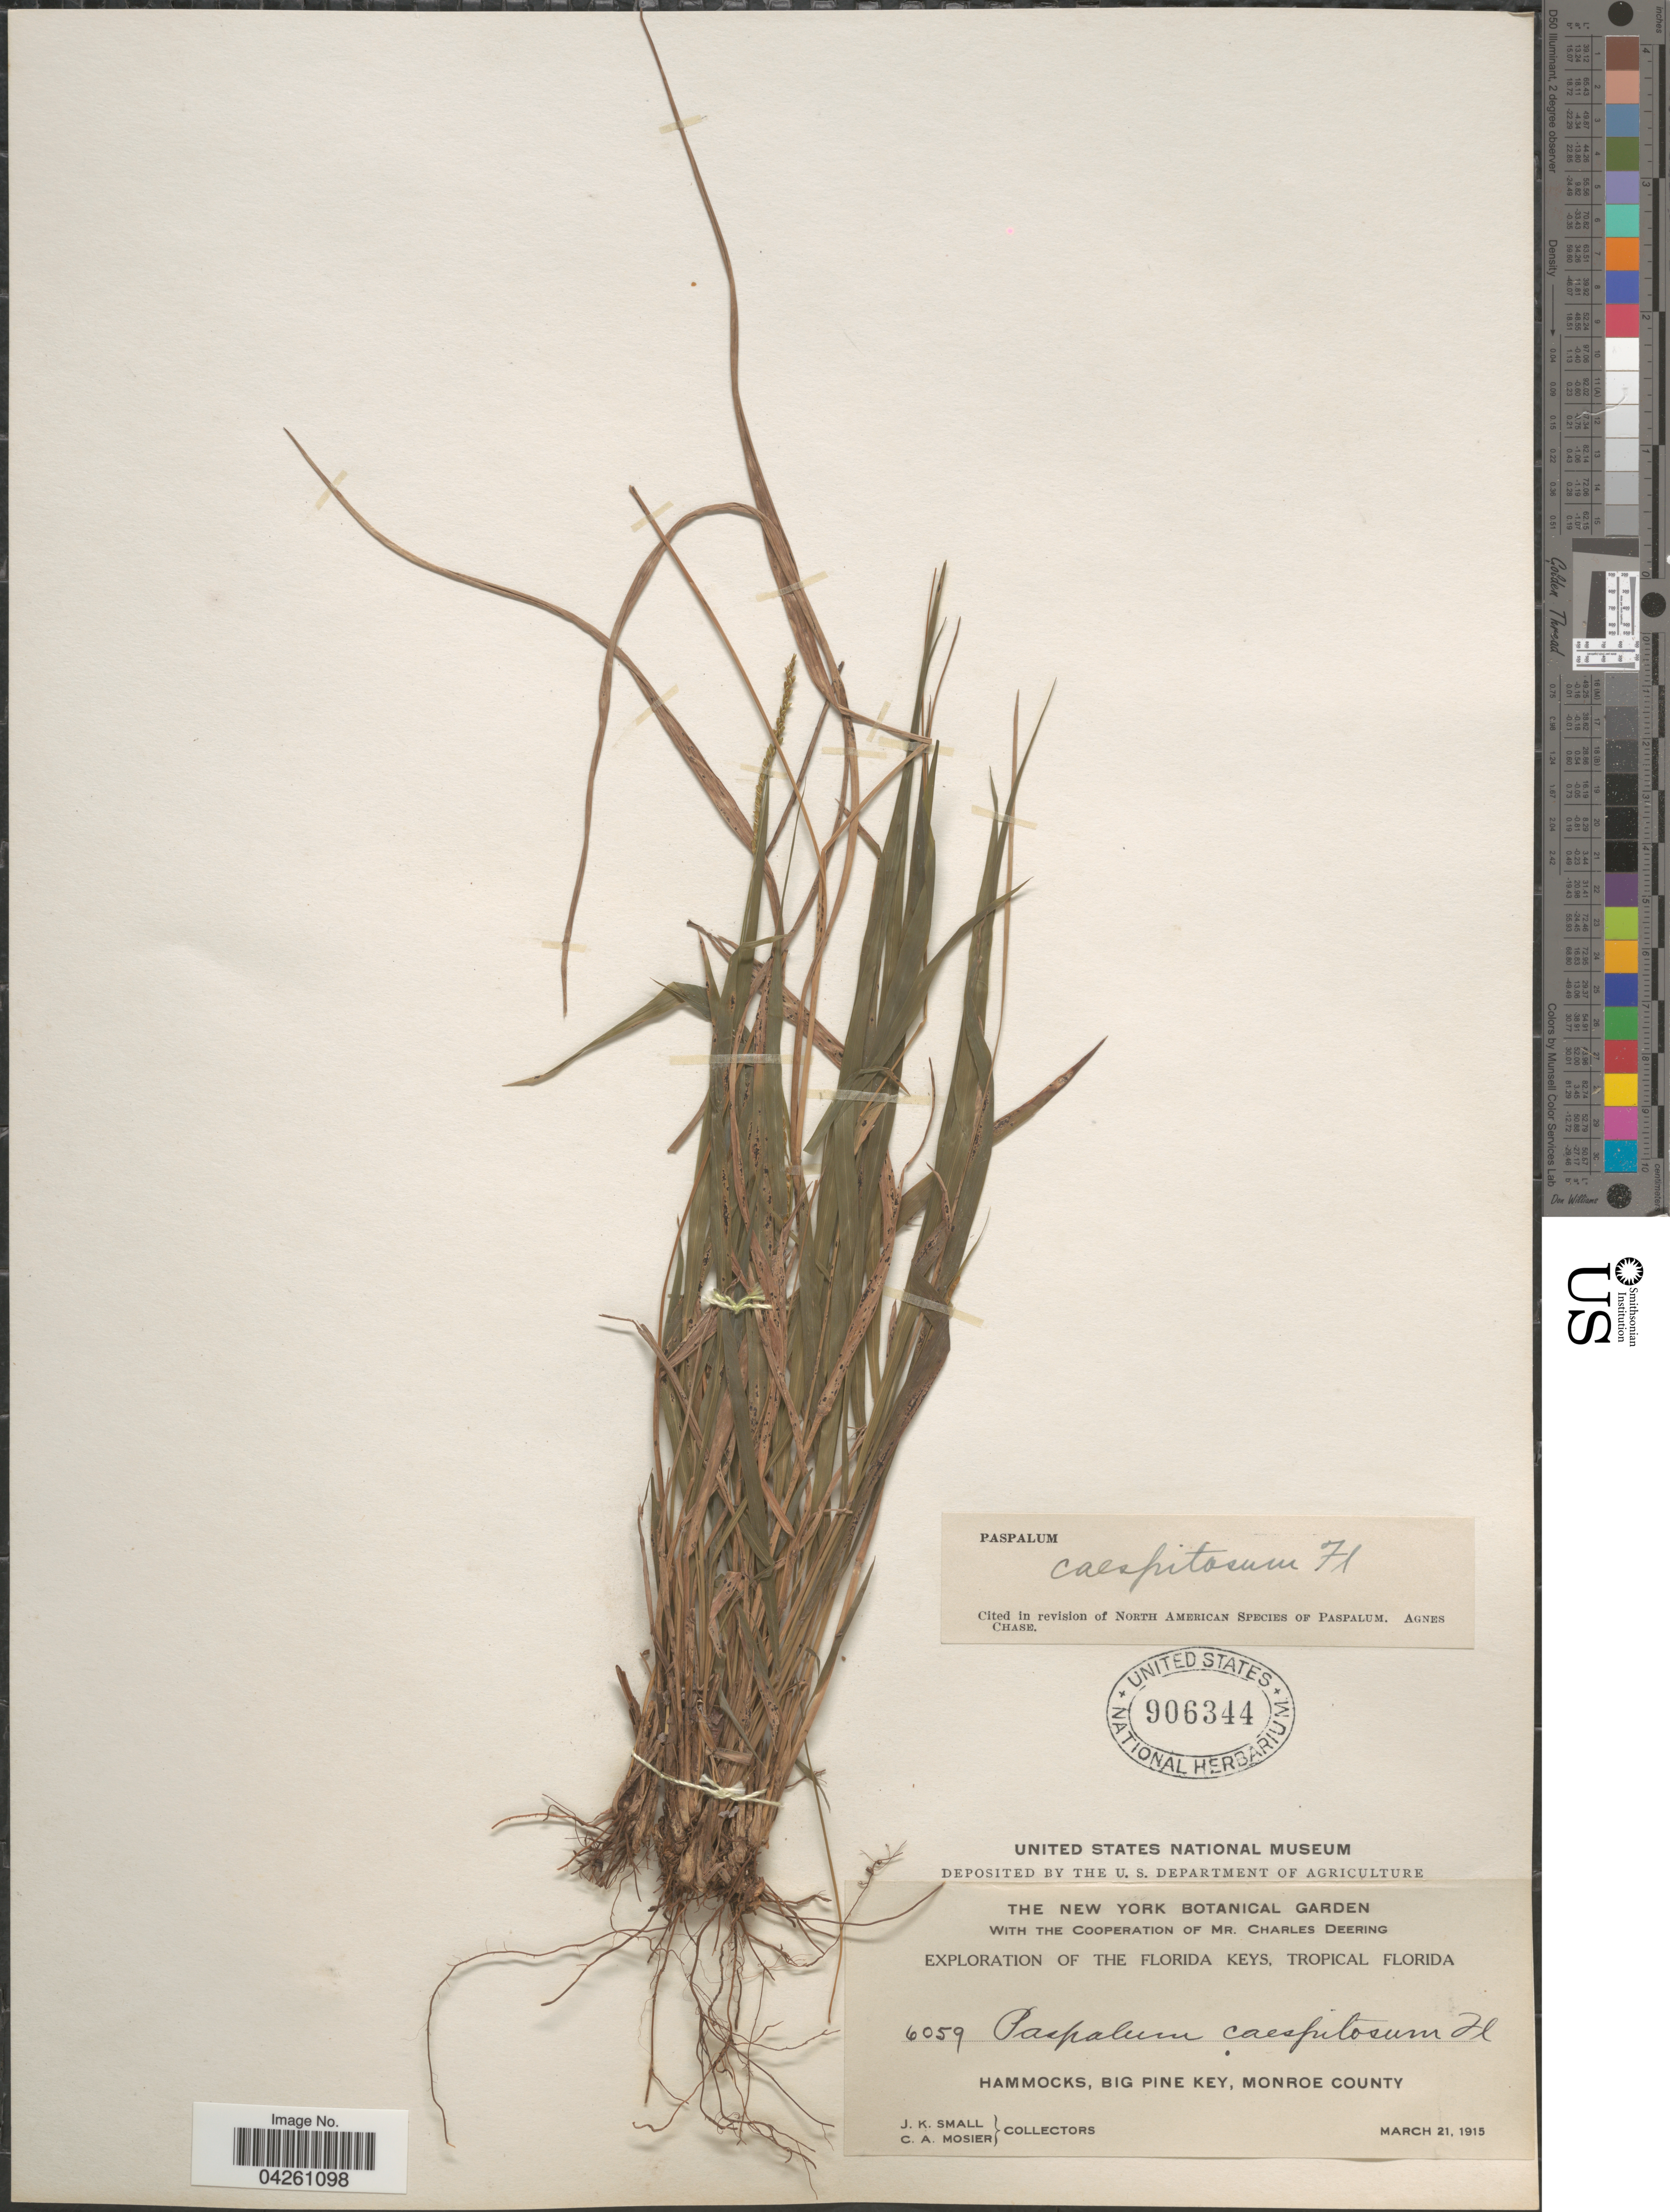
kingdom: Plantae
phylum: Tracheophyta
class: Liliopsida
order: Poales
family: Poaceae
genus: Paspalum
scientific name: Paspalum caespitosum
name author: Flüggé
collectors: J. K. Small & C. A. Mosier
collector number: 6059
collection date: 1915-03-21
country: United States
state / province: Florida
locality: Exploration of the Florida Keys, Tropical Florida. Hammocks, Big Pine Key, Monroe County.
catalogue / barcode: US 906344